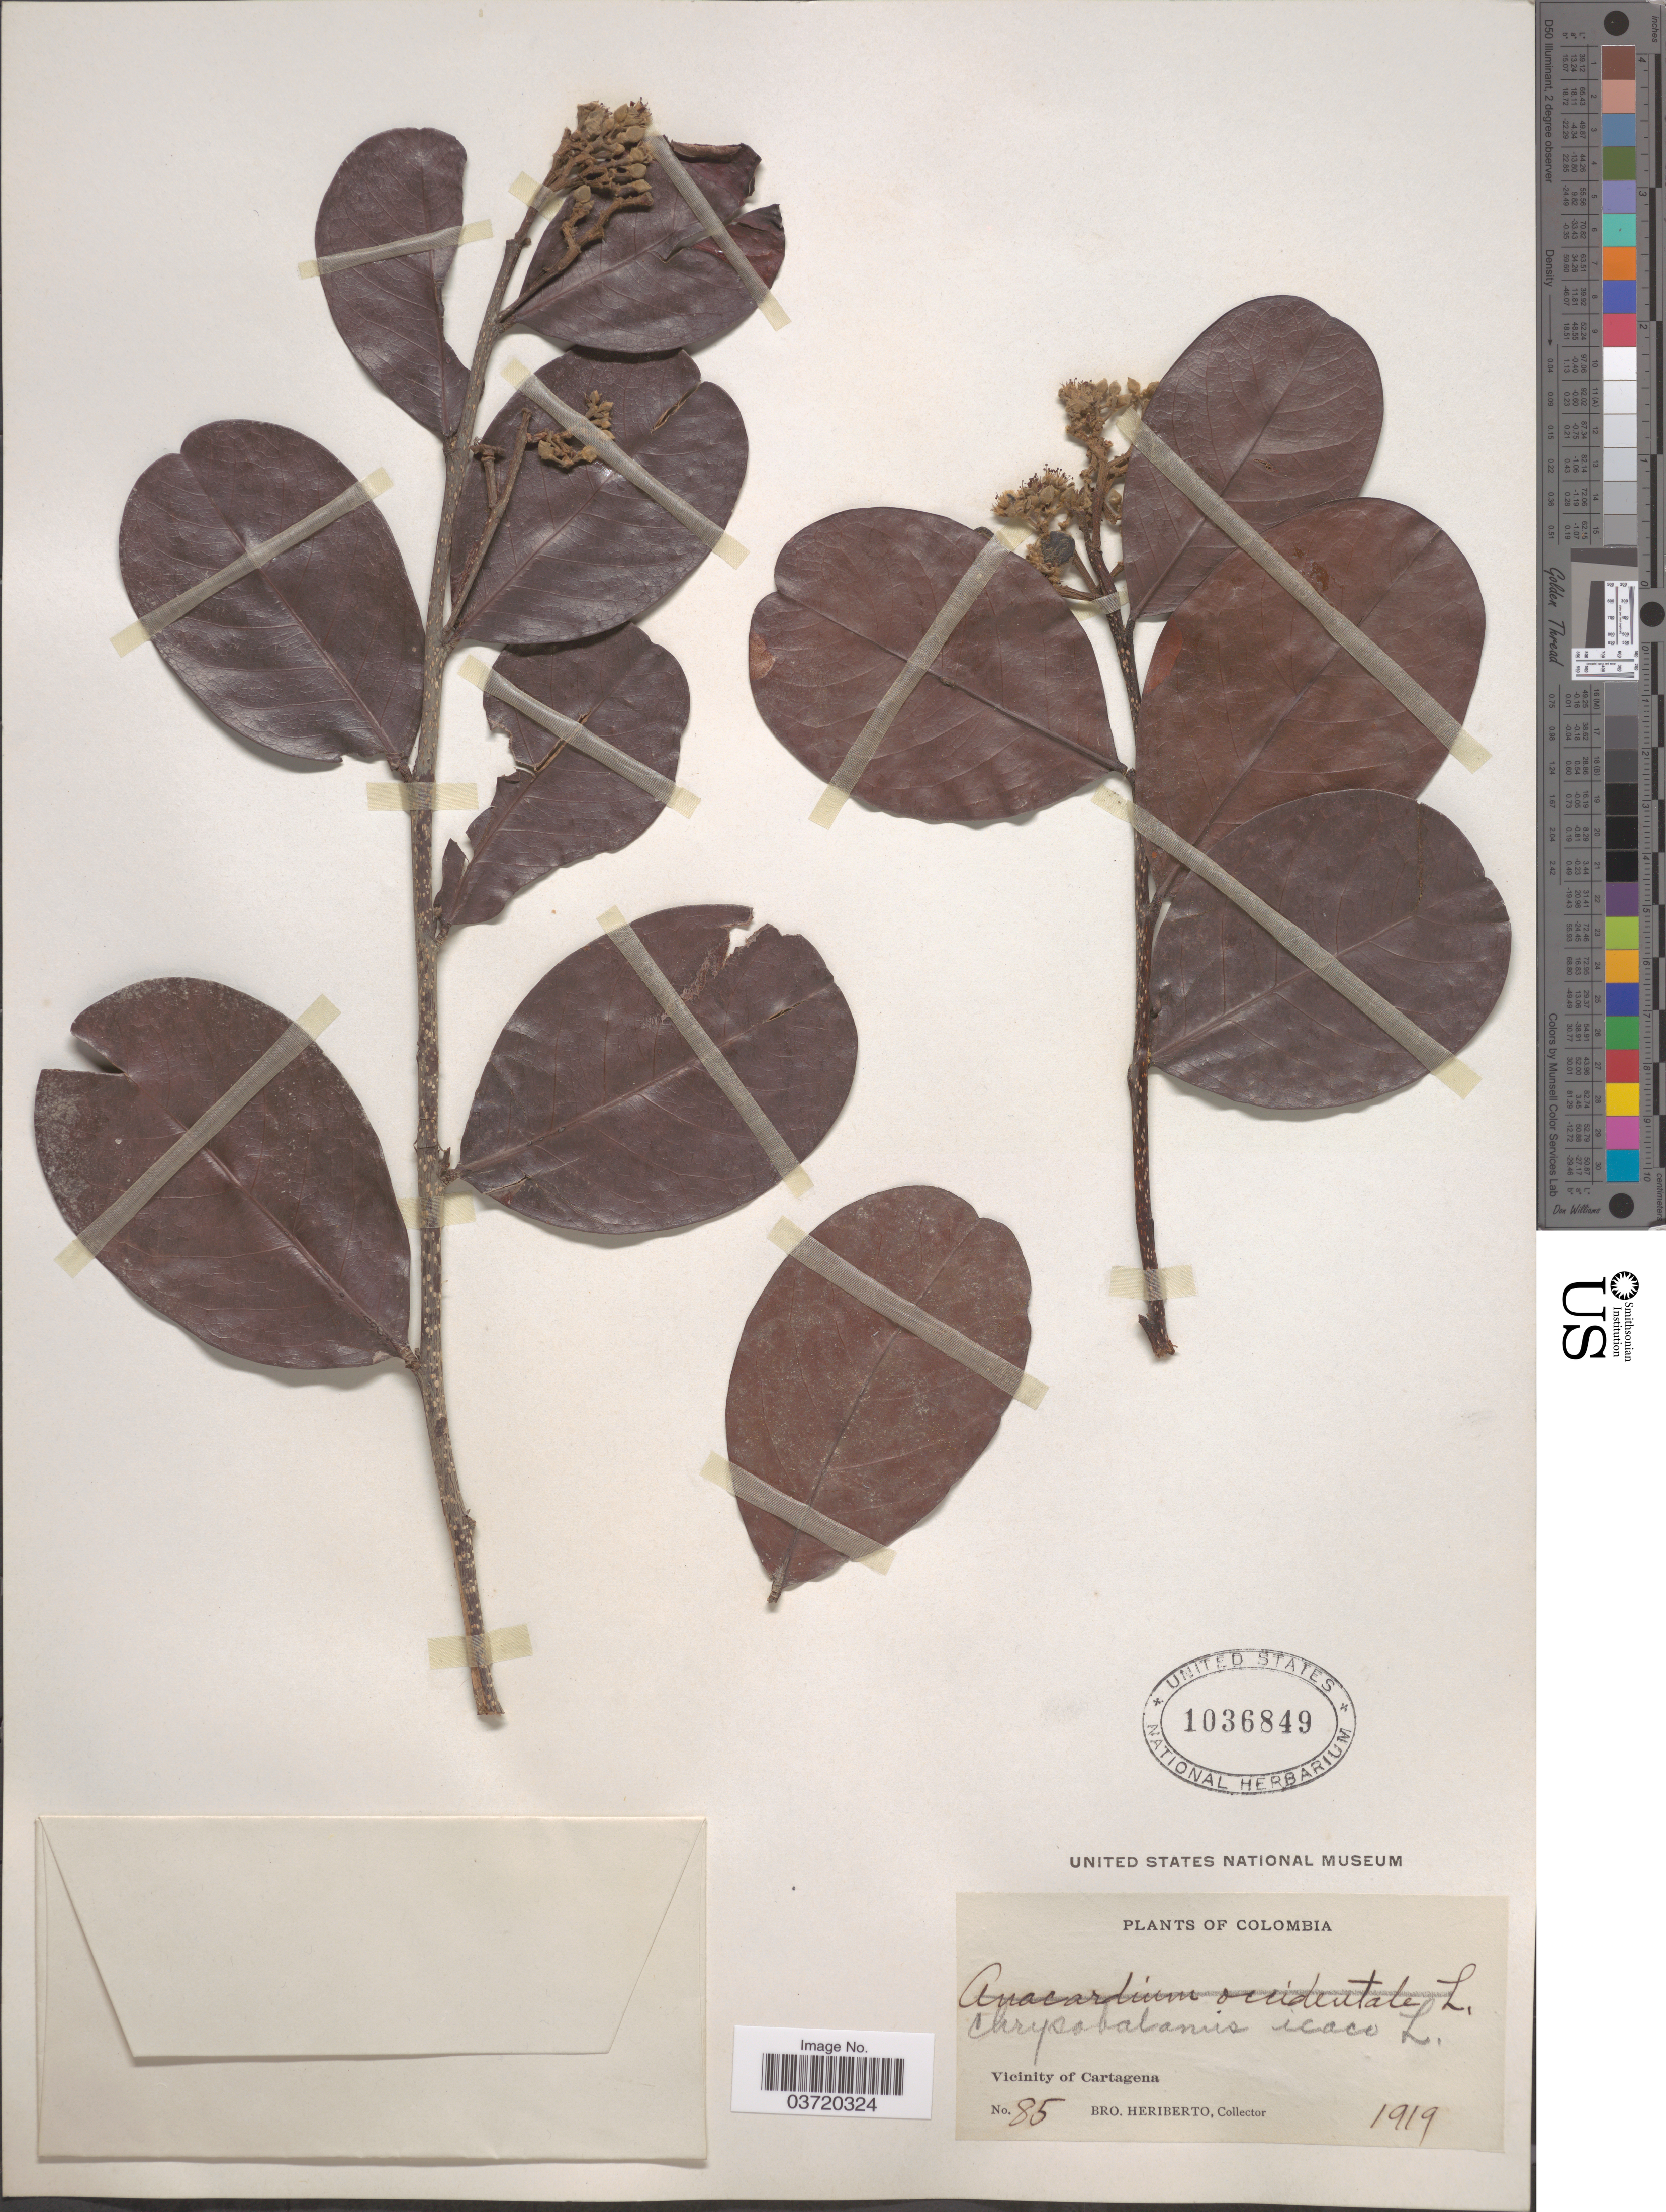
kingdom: Plantae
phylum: Tracheophyta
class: Magnoliopsida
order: Malpighiales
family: Chrysobalanaceae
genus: Chrysobalanus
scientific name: Chrysobalanus icaco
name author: L.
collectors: B. Heriberto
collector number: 85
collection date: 1919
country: Colombia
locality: Vicinity of Cartagena.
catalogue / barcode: US 1036849